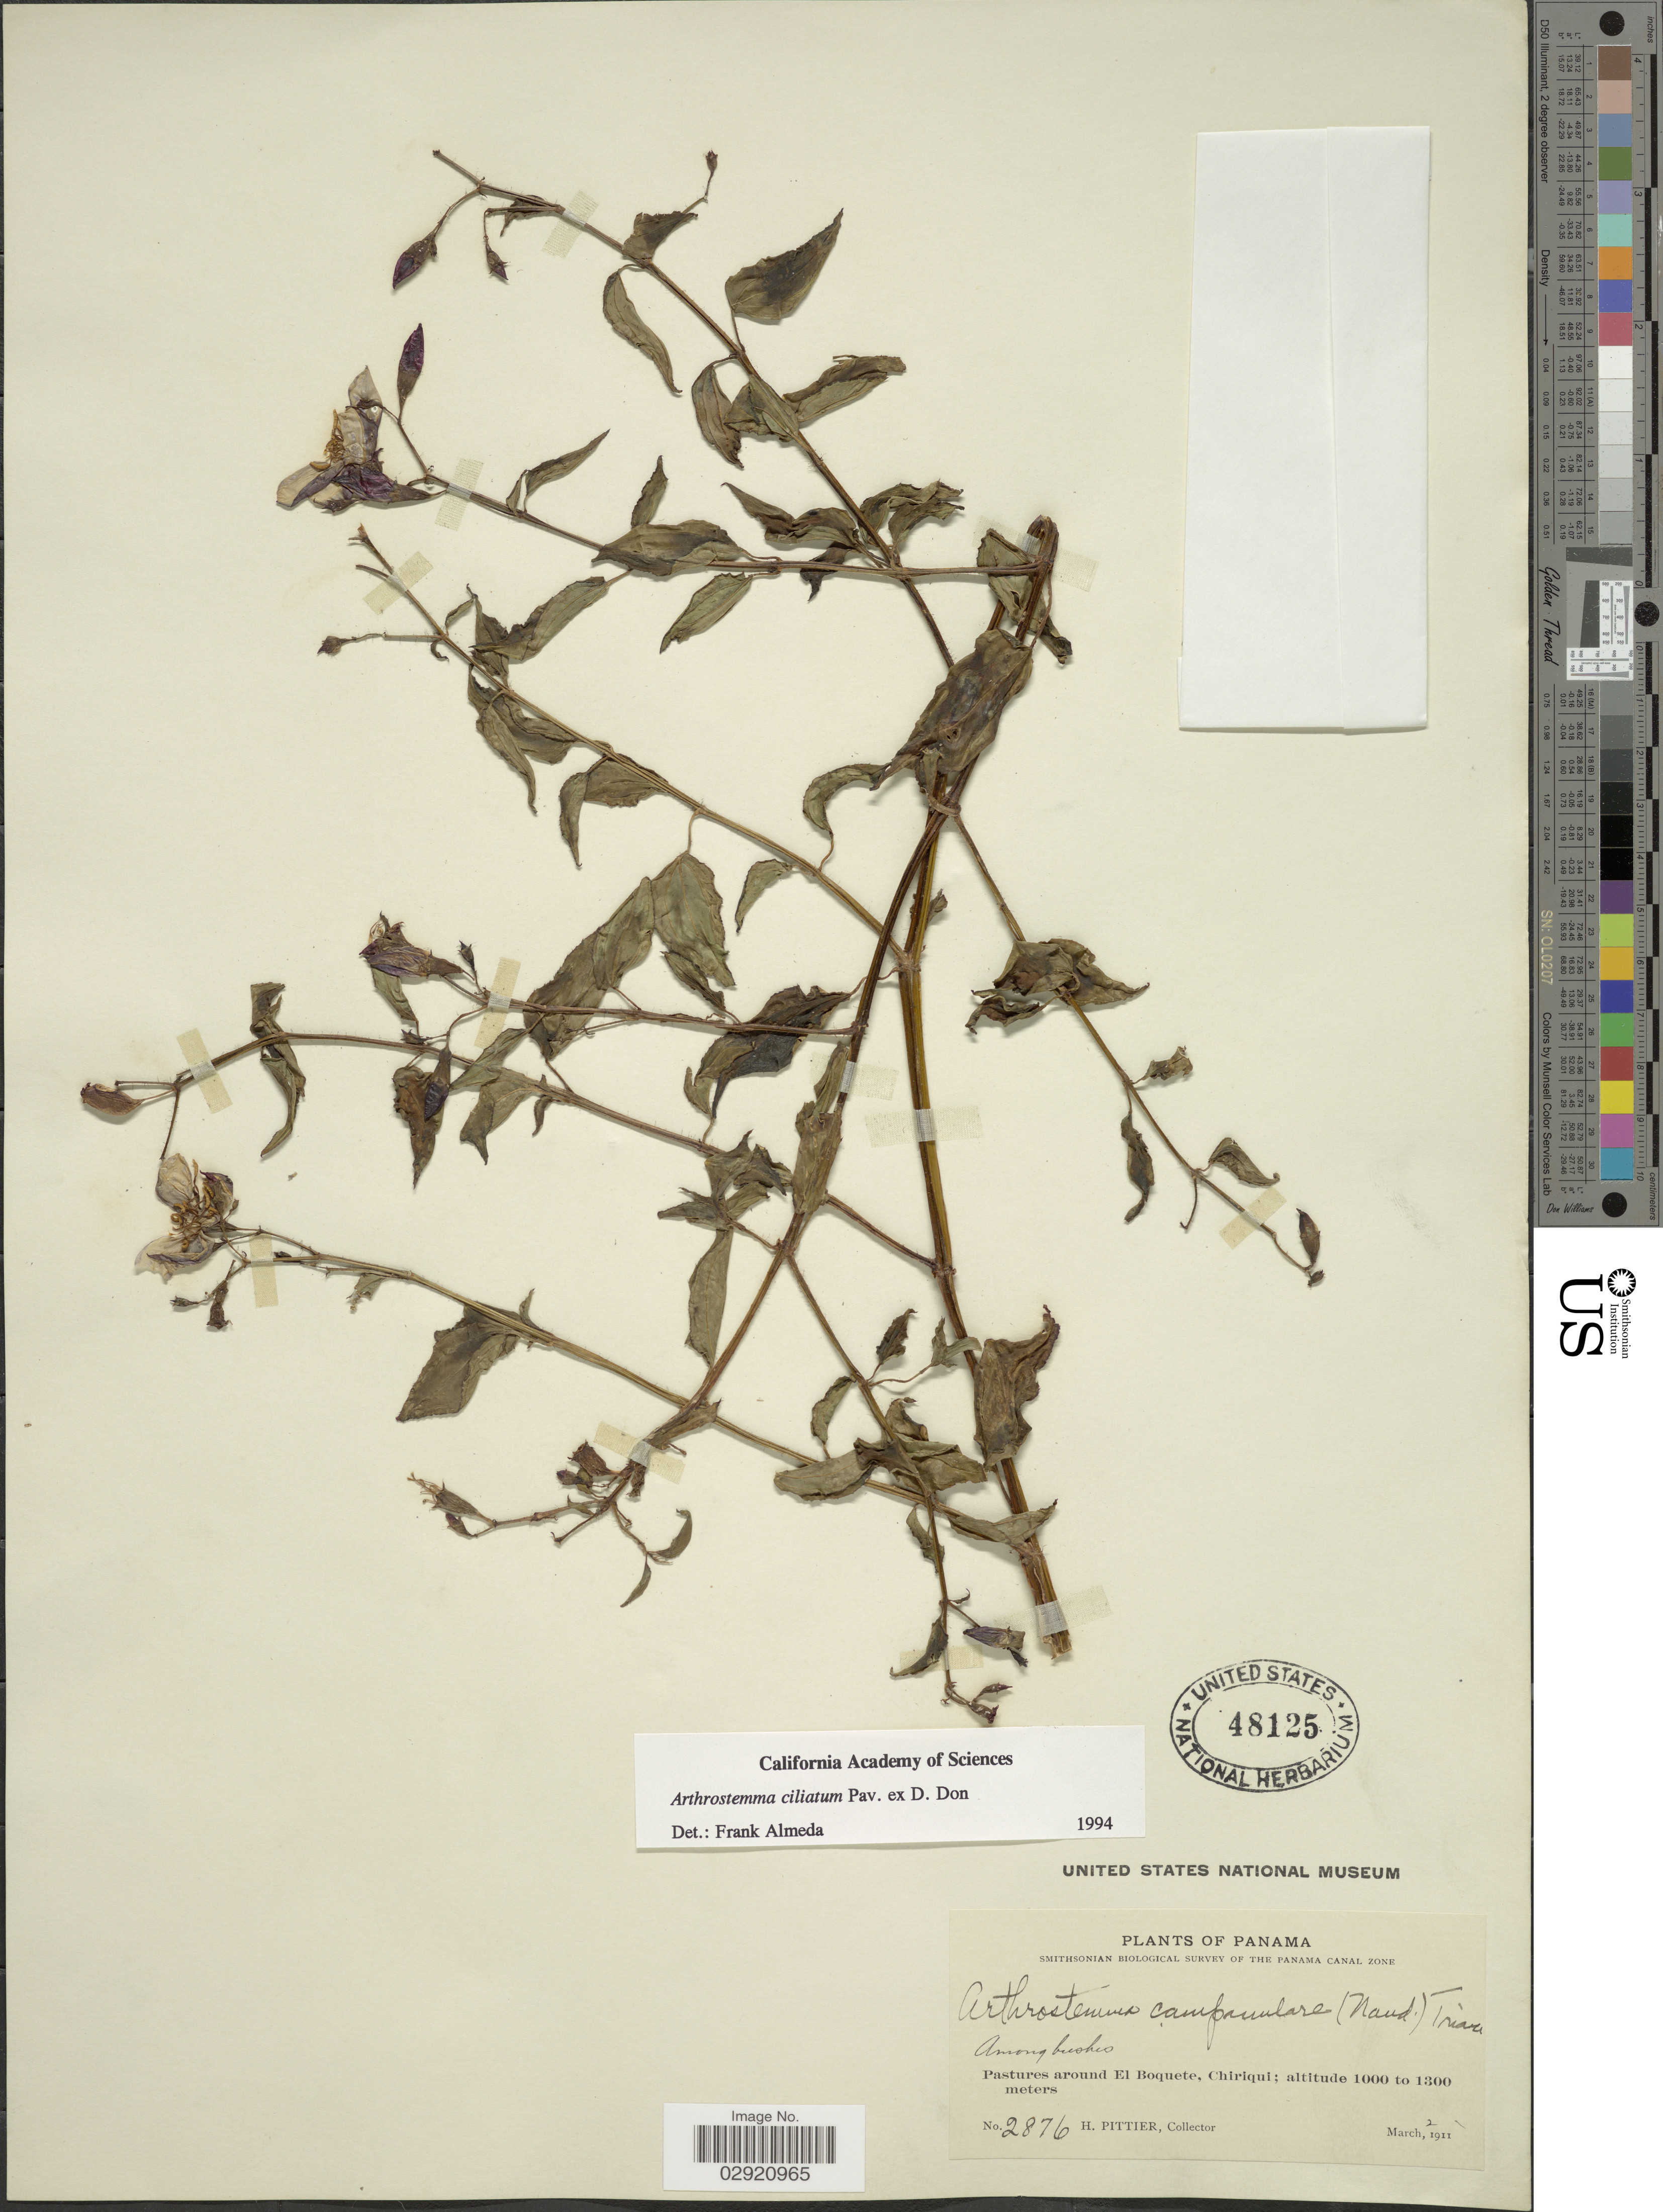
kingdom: Plantae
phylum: Tracheophyta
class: Magnoliopsida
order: Myrtales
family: Melastomataceae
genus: Arthrostemma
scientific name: Arthrostemma ciliatum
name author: Pav. ex D. Don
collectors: H. F. Pittier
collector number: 2876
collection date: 1911-03-02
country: Panama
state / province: Chiriqui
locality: Pastures around El Boquete.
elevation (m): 1000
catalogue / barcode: US 48125